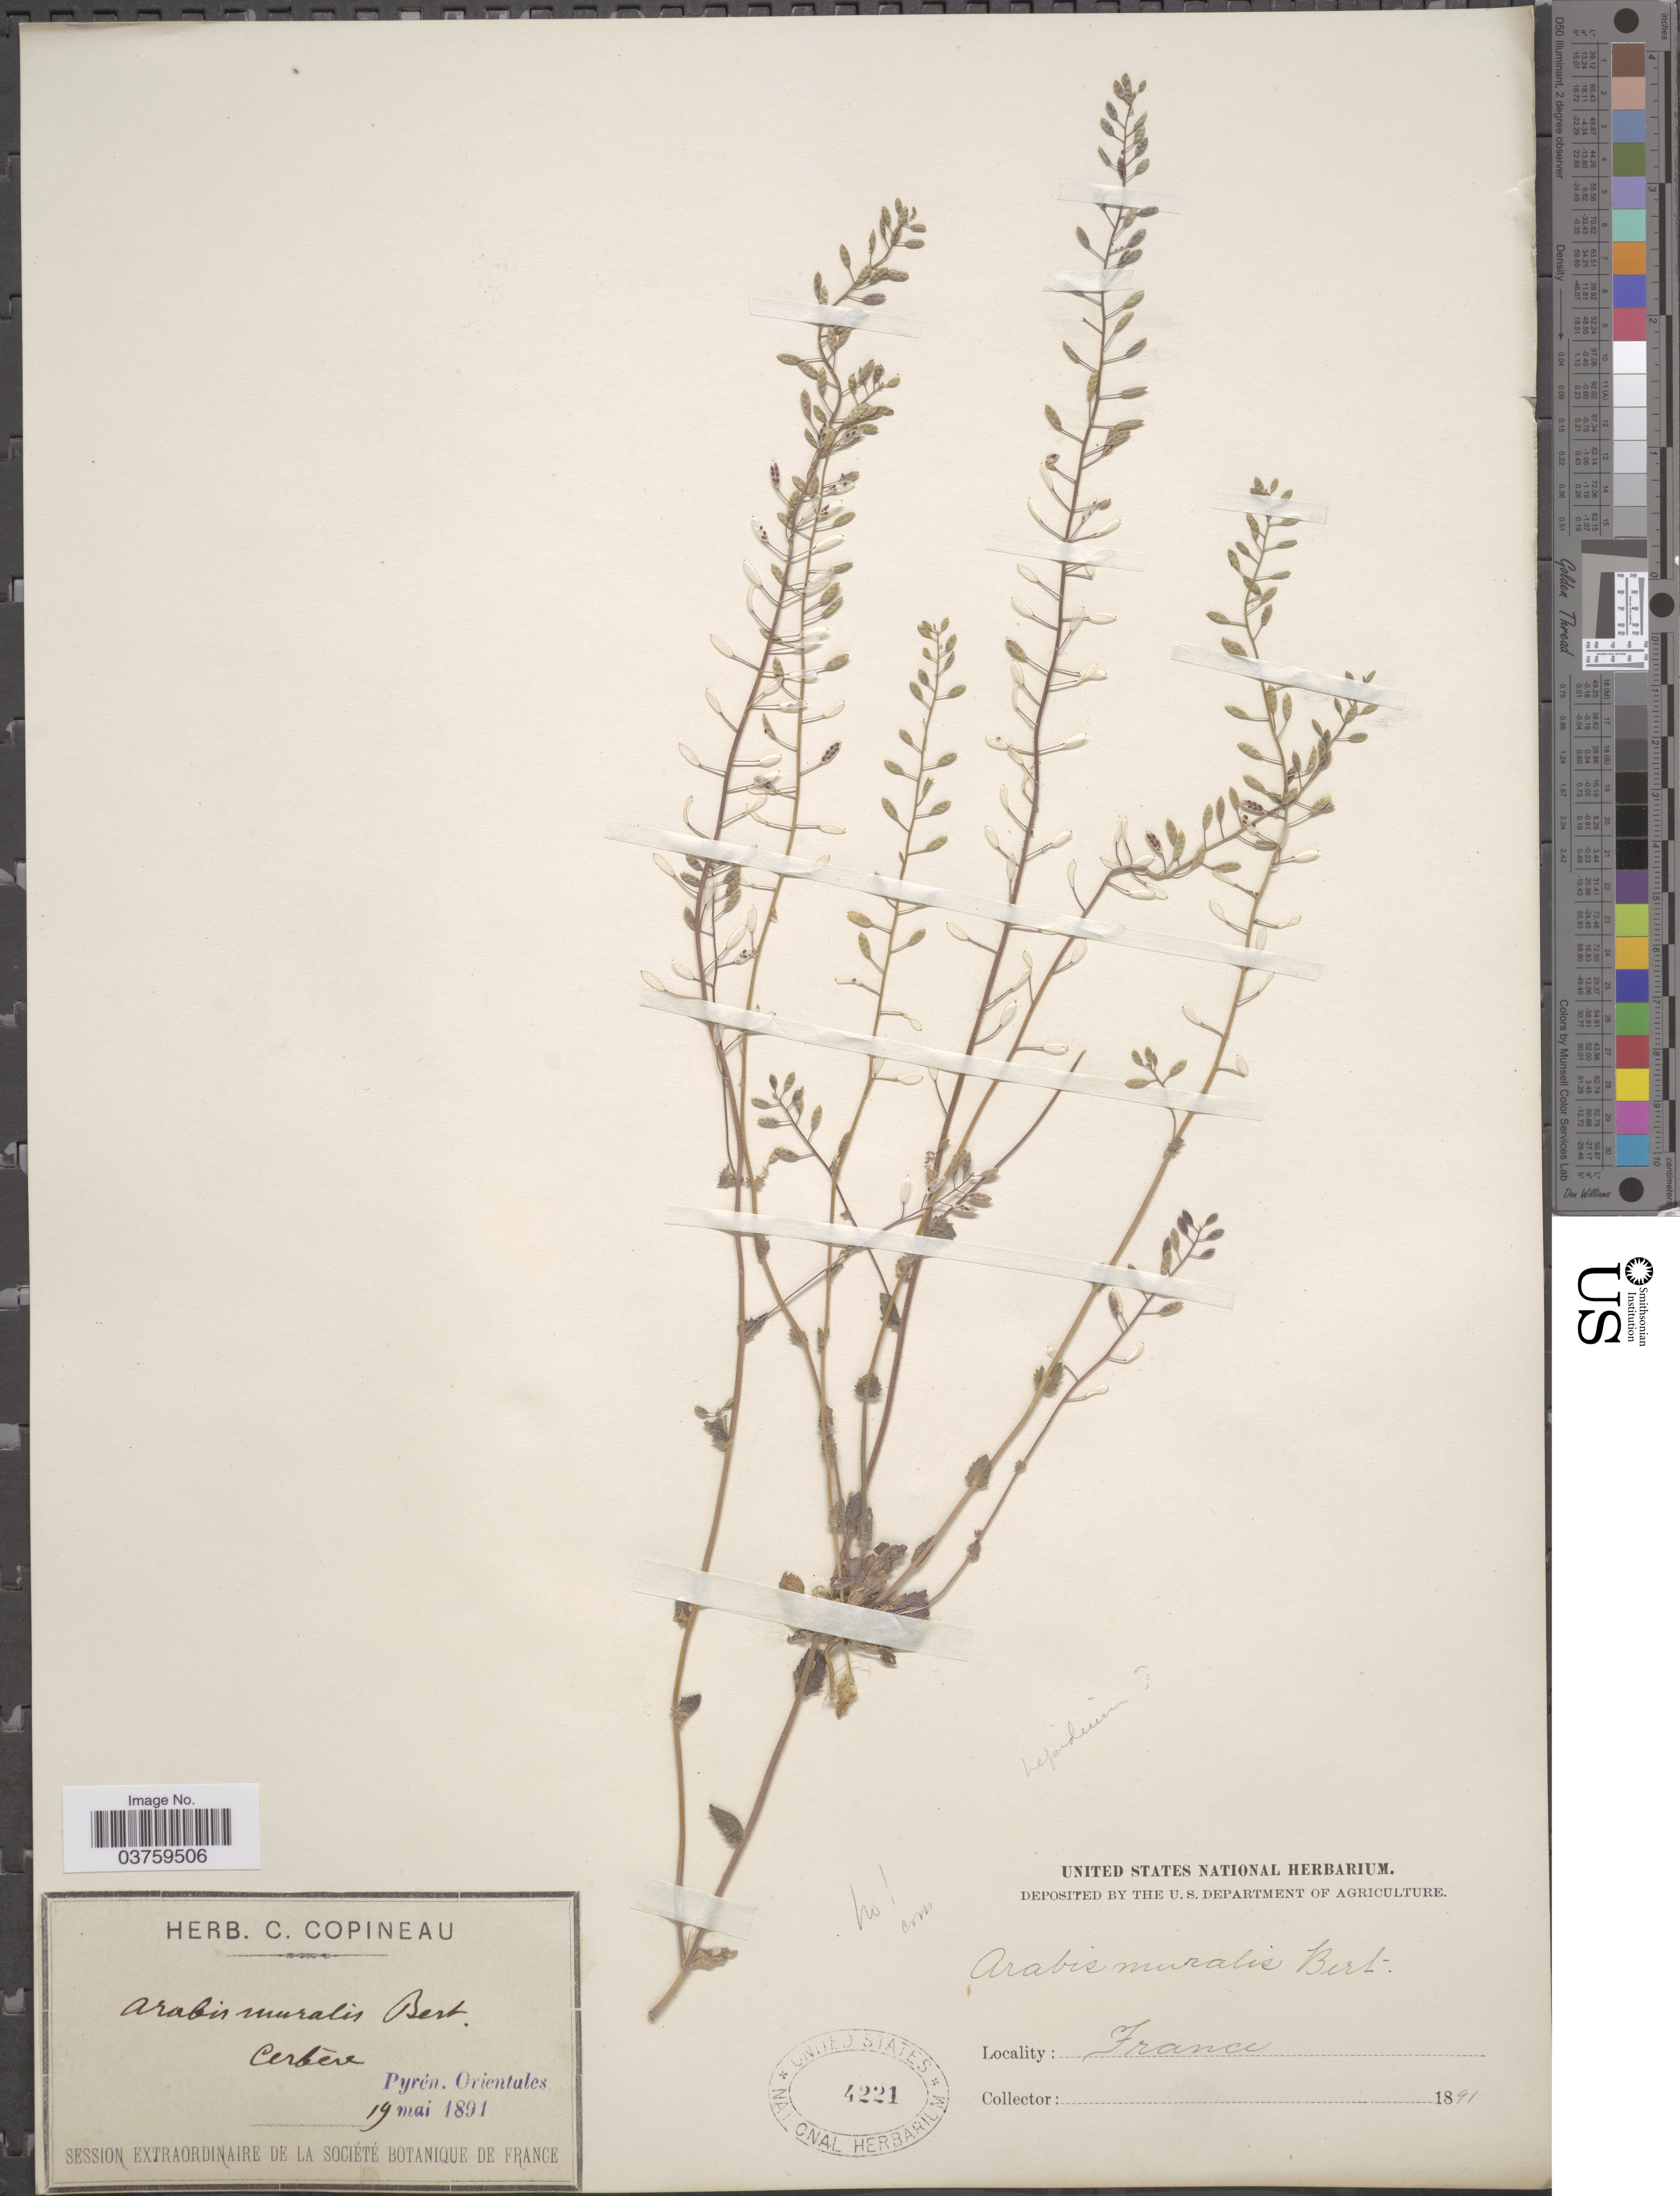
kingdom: Plantae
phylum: Tracheophyta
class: Magnoliopsida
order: Brassicales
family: Brassicaceae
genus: Arabis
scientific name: Arabis muralis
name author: Bertol.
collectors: ex herb. C. Copineau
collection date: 1891-05-19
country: France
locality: Cerbére. Pyrén. Orientales.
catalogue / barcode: US 4221